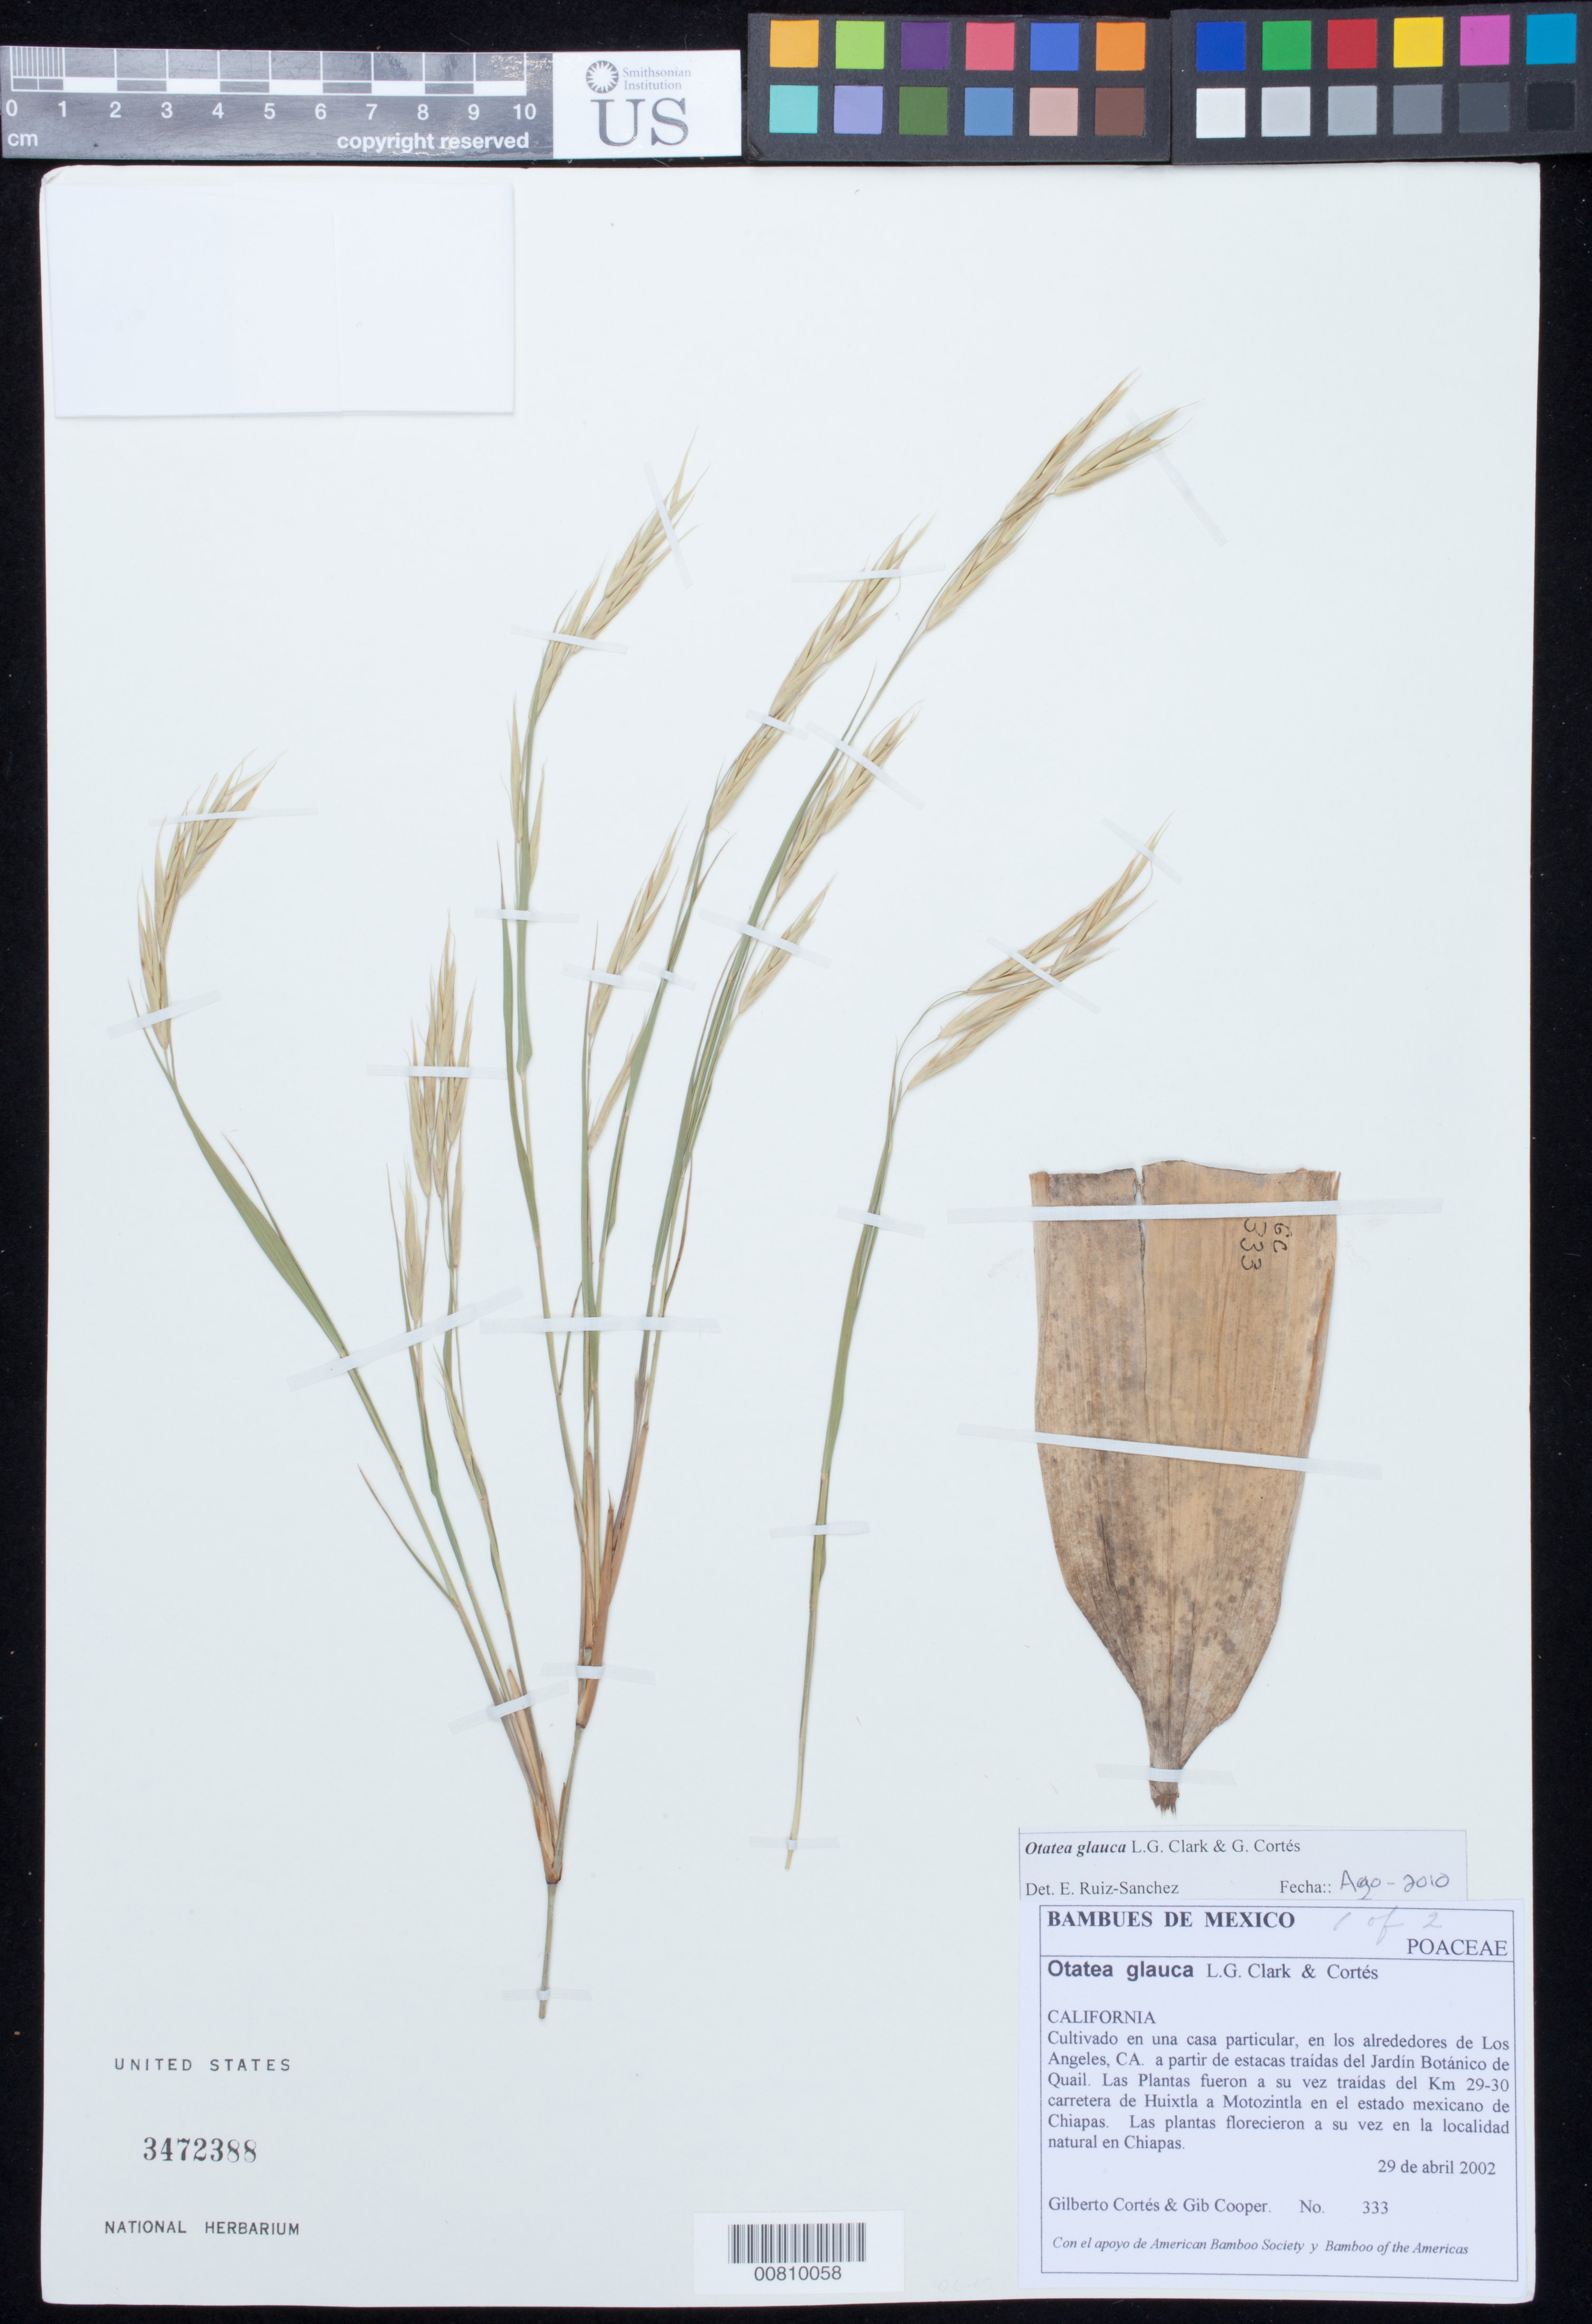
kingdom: Plantae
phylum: Tracheophyta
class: Liliopsida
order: Poales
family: Poaceae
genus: Otatea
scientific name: Otatea glauca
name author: L.G. Clark & G. Cortés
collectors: G. Cortés R. & G. Cooper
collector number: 333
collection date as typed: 29 Apr 2002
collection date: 2002-04-29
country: United States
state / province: California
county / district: Los Angeles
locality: Los Angeles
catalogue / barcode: US 3472388